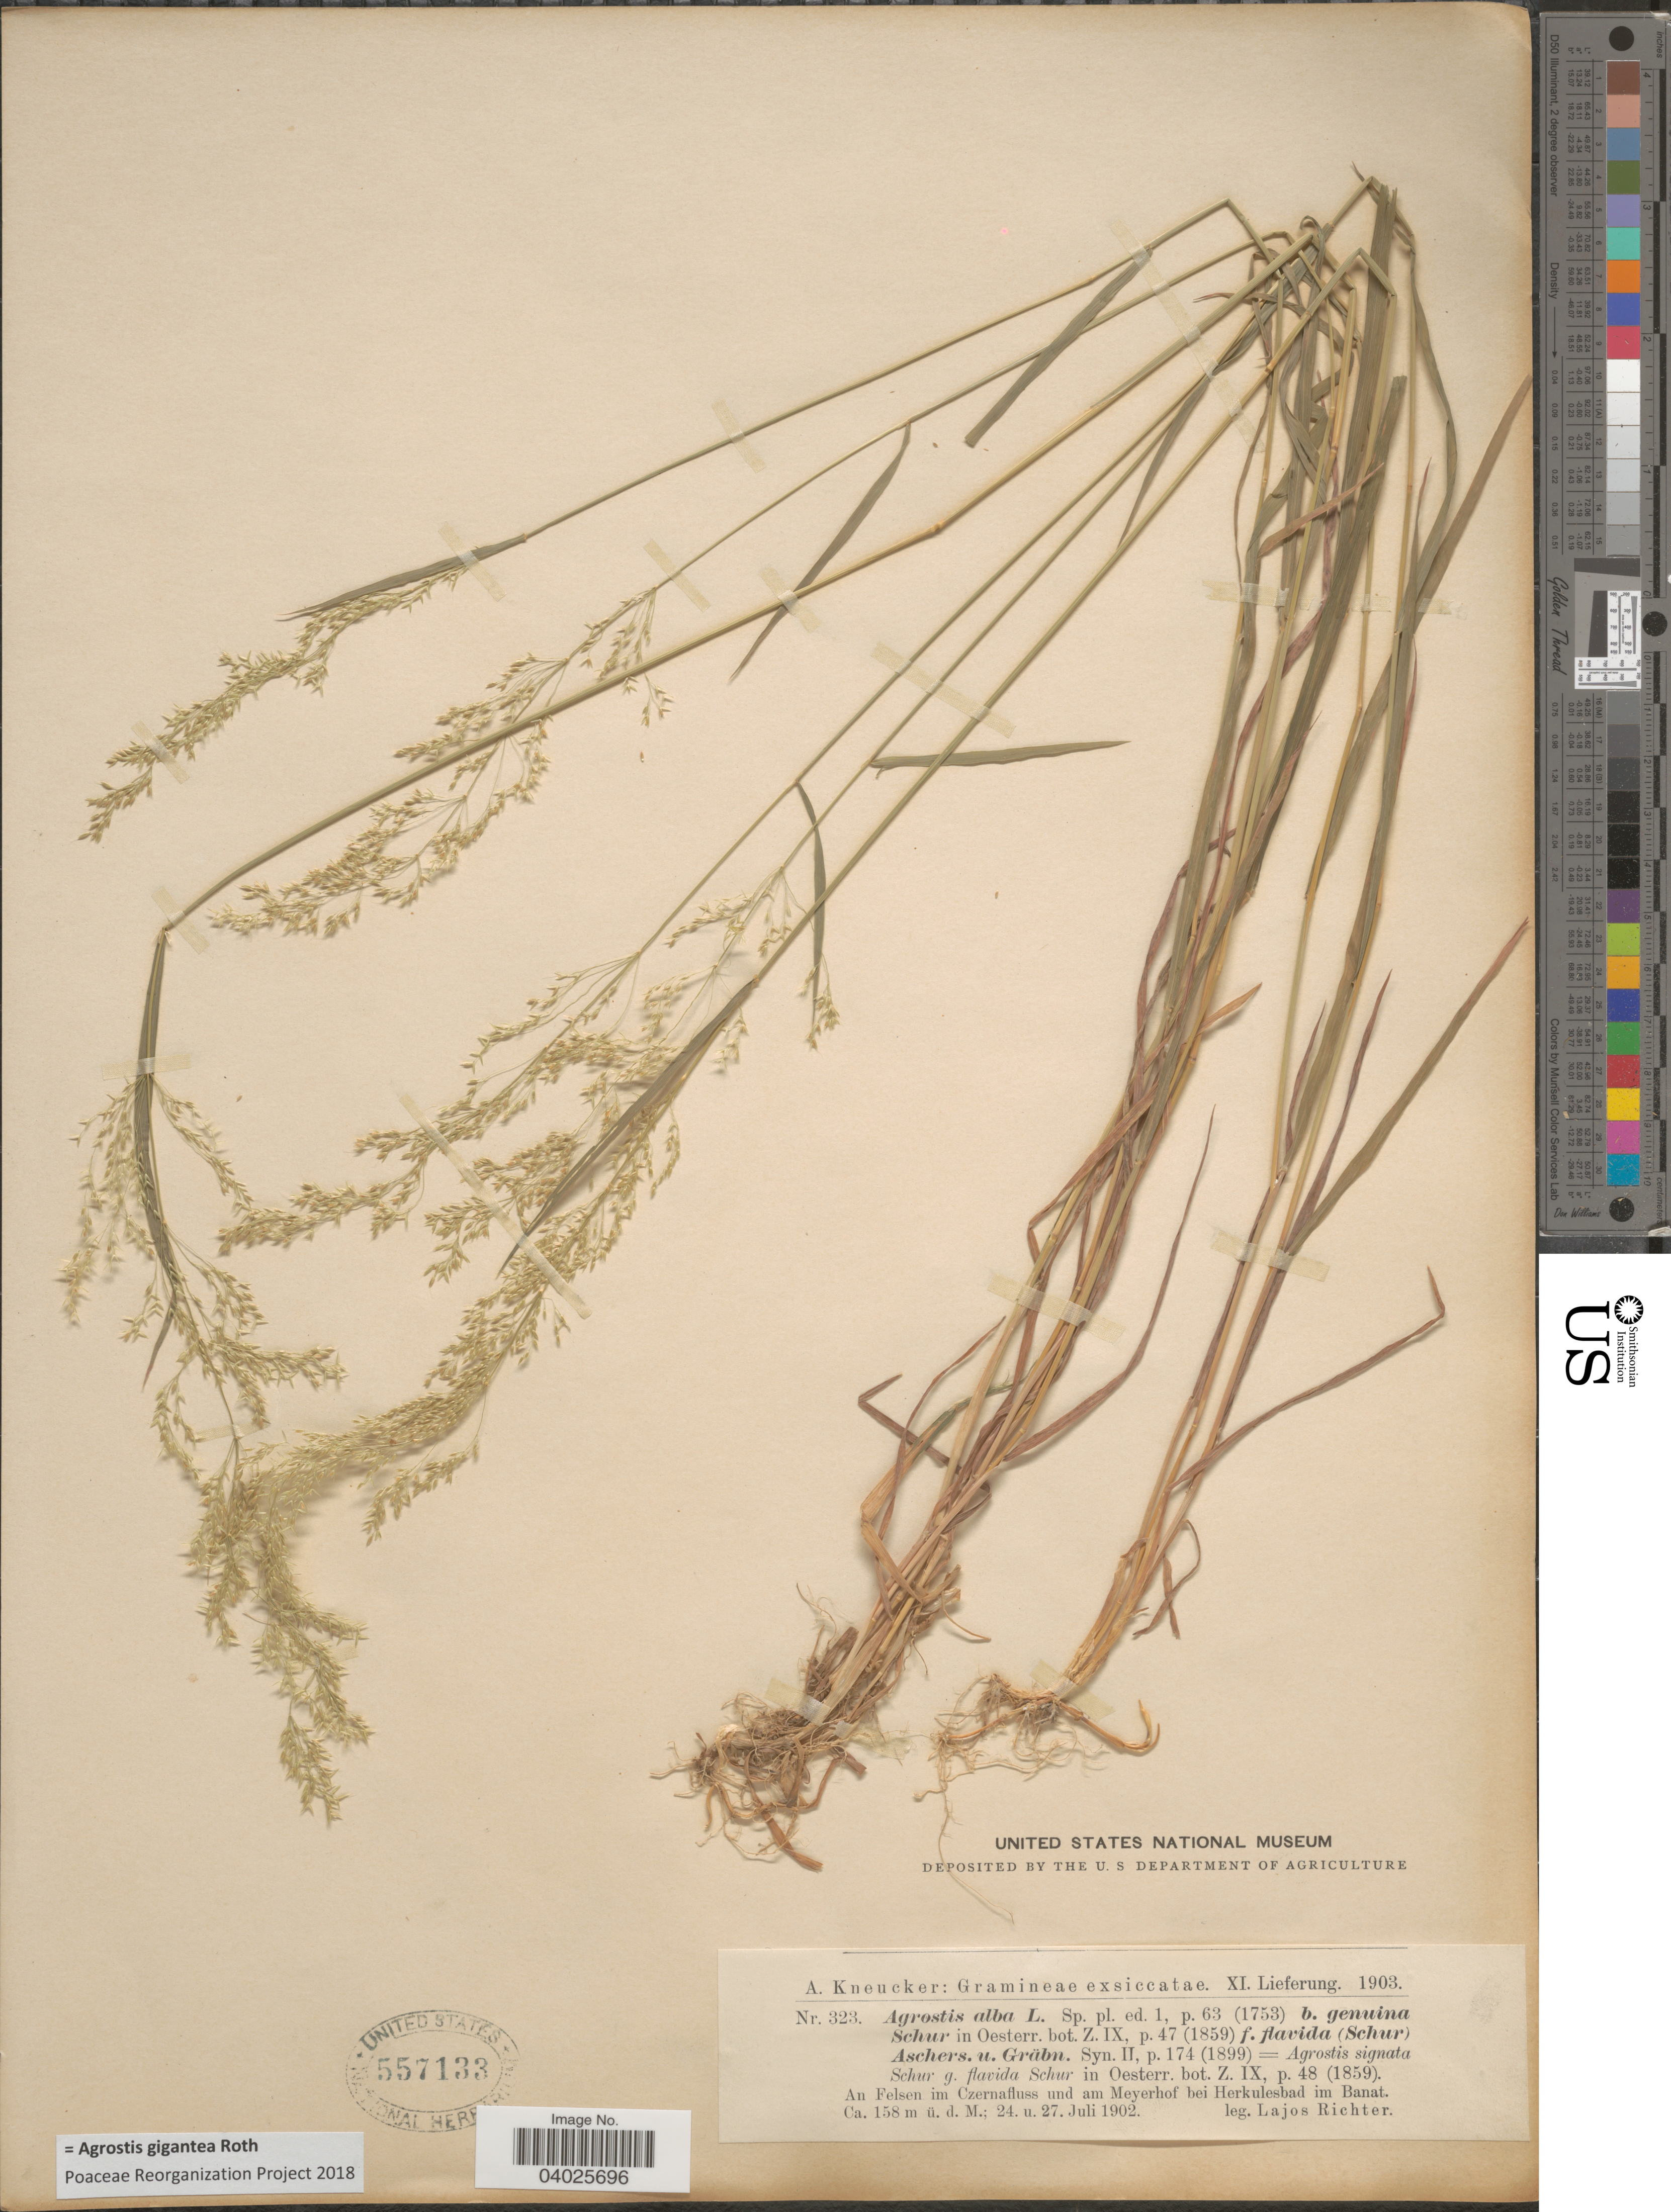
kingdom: Plantae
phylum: Tracheophyta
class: Liliopsida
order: Poales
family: Poaceae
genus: Agrostis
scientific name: Agrostis gigantea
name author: Roth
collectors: L. Richter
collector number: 323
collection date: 1902-07-24/1902-07-27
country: Romania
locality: An Felsen im Czernafluss und am Meyerhof bei Herkulesbad im Banat.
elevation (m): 158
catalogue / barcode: US 557133